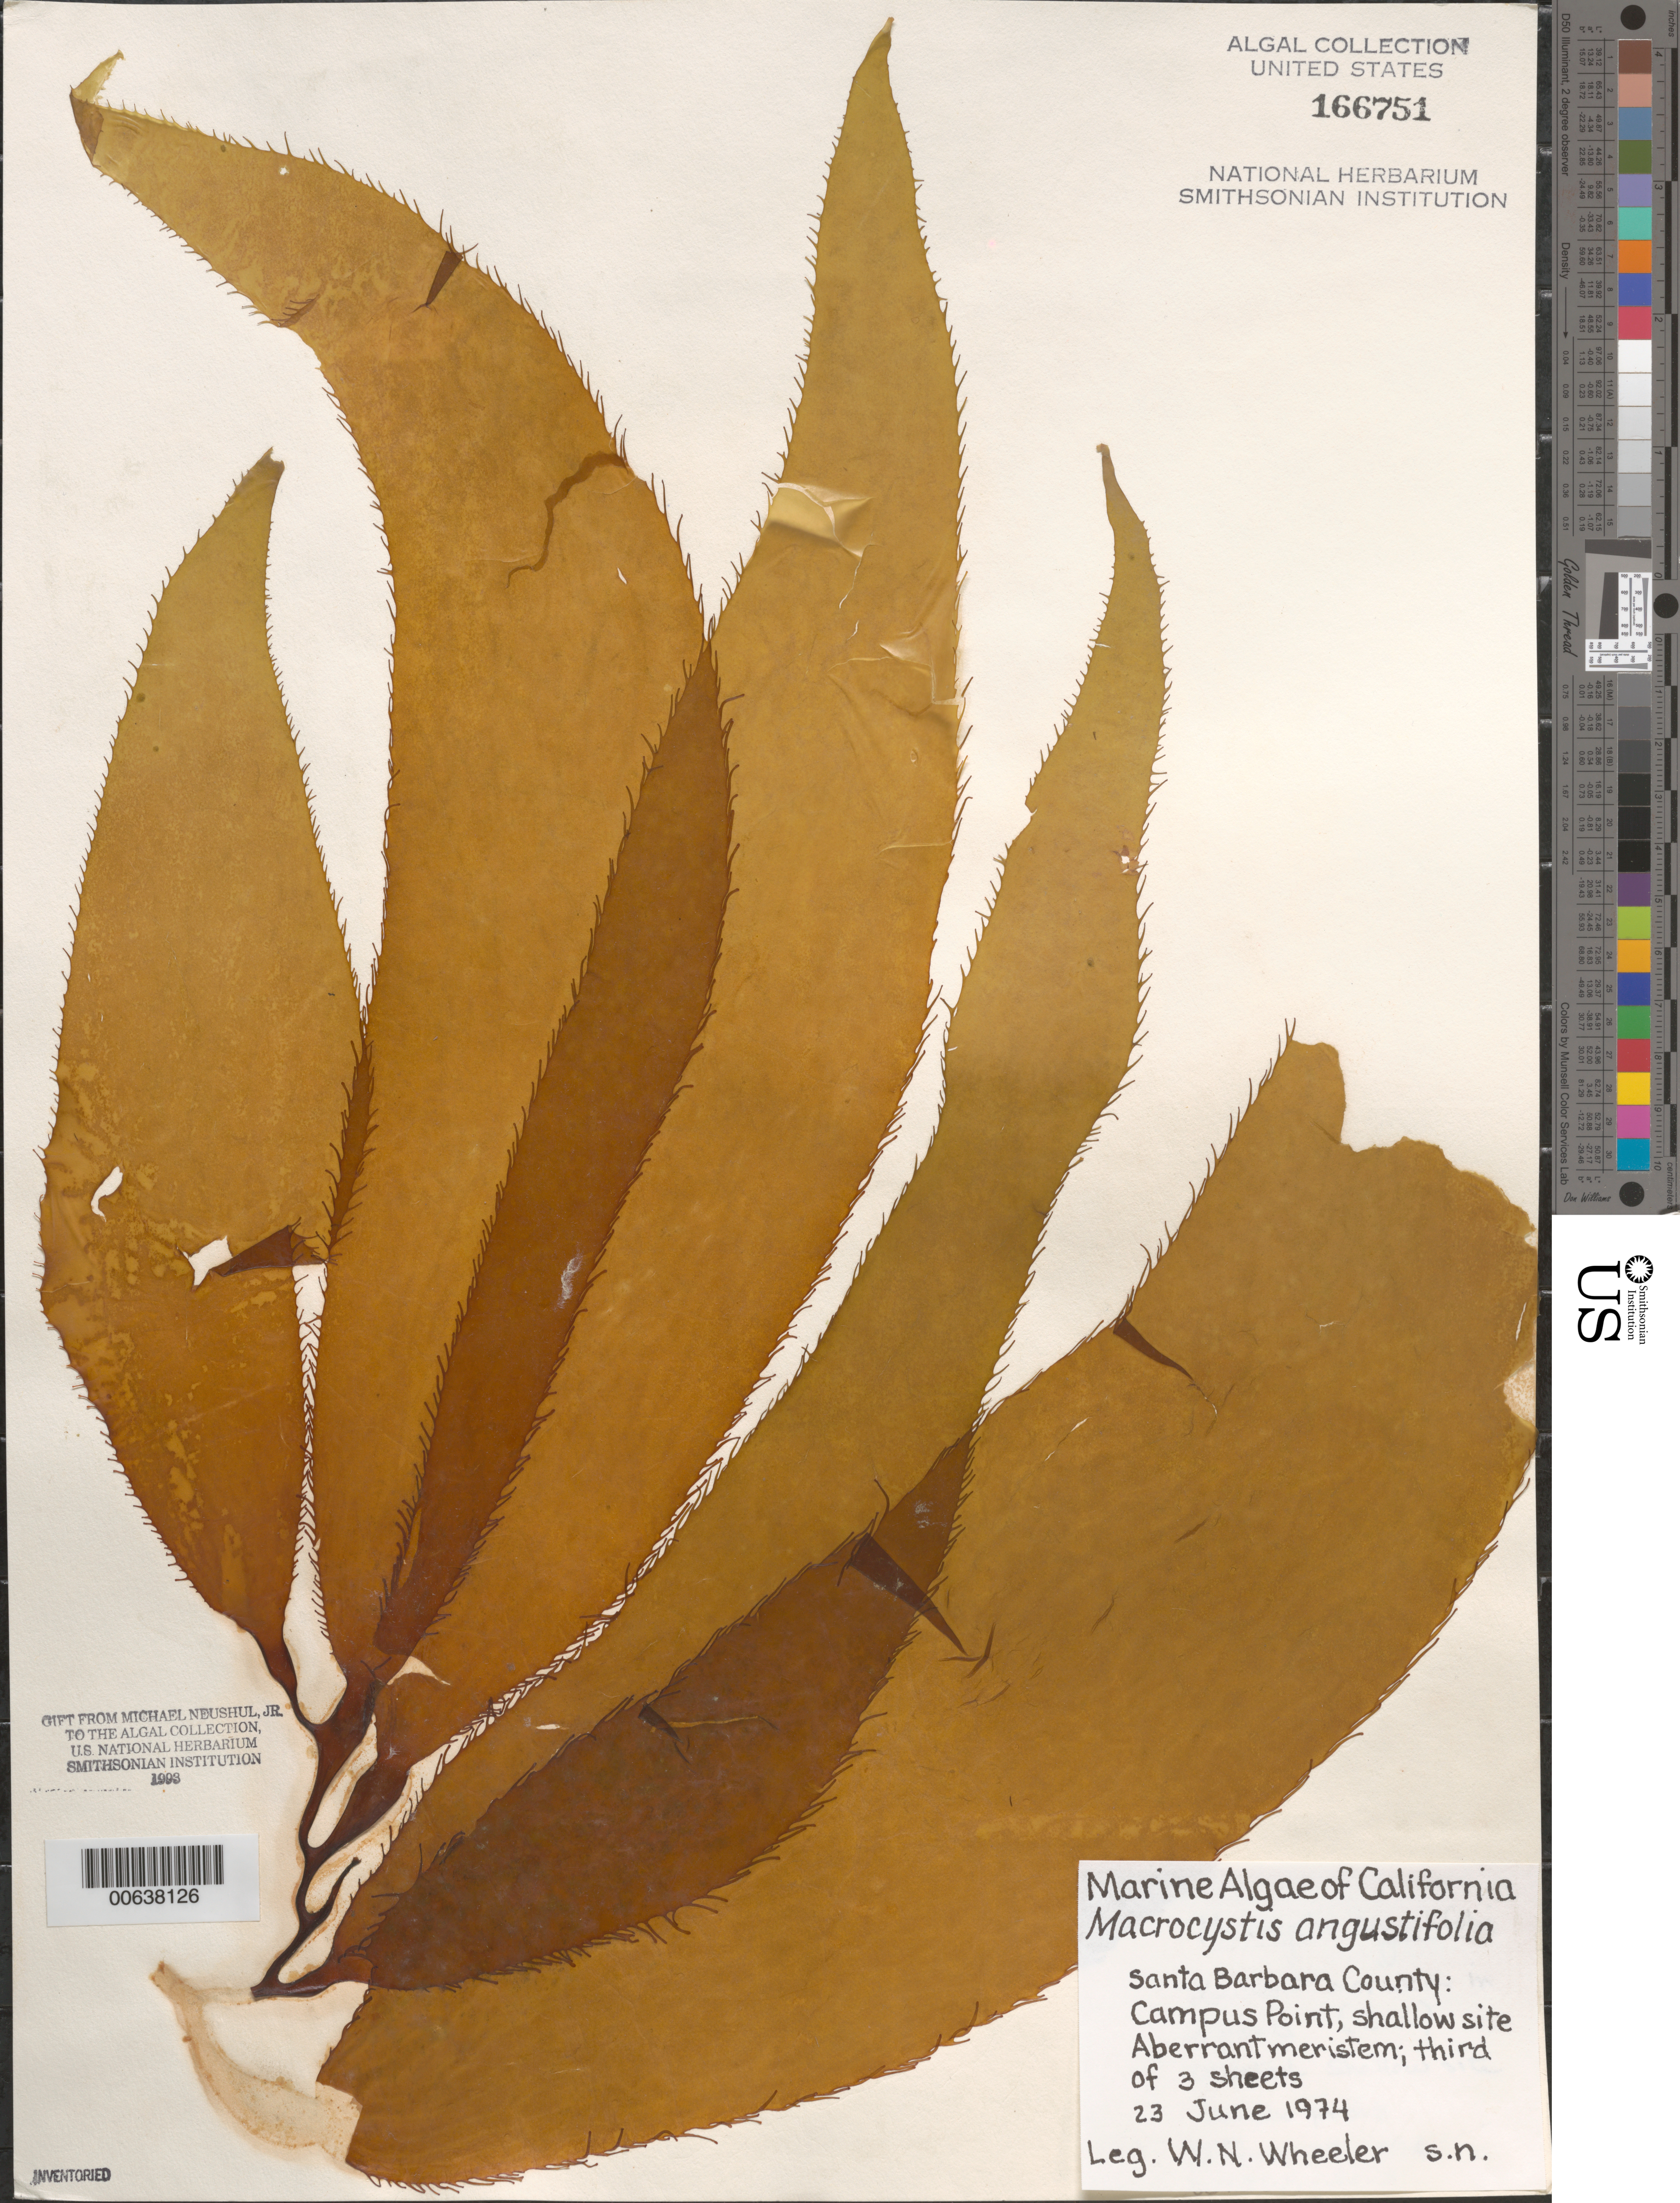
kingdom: Chromista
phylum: Ochrophyta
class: Phaeophyceae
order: Laminariales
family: Laminariaceae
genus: Macrocystis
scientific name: Macrocystis pyrifera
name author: (L.) C. Agardh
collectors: W. Wheeler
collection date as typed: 23 Jun 1974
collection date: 1974-06-23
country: United States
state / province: California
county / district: Santa Barbara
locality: Campus Point, Goleta kelp bed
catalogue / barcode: US 166751